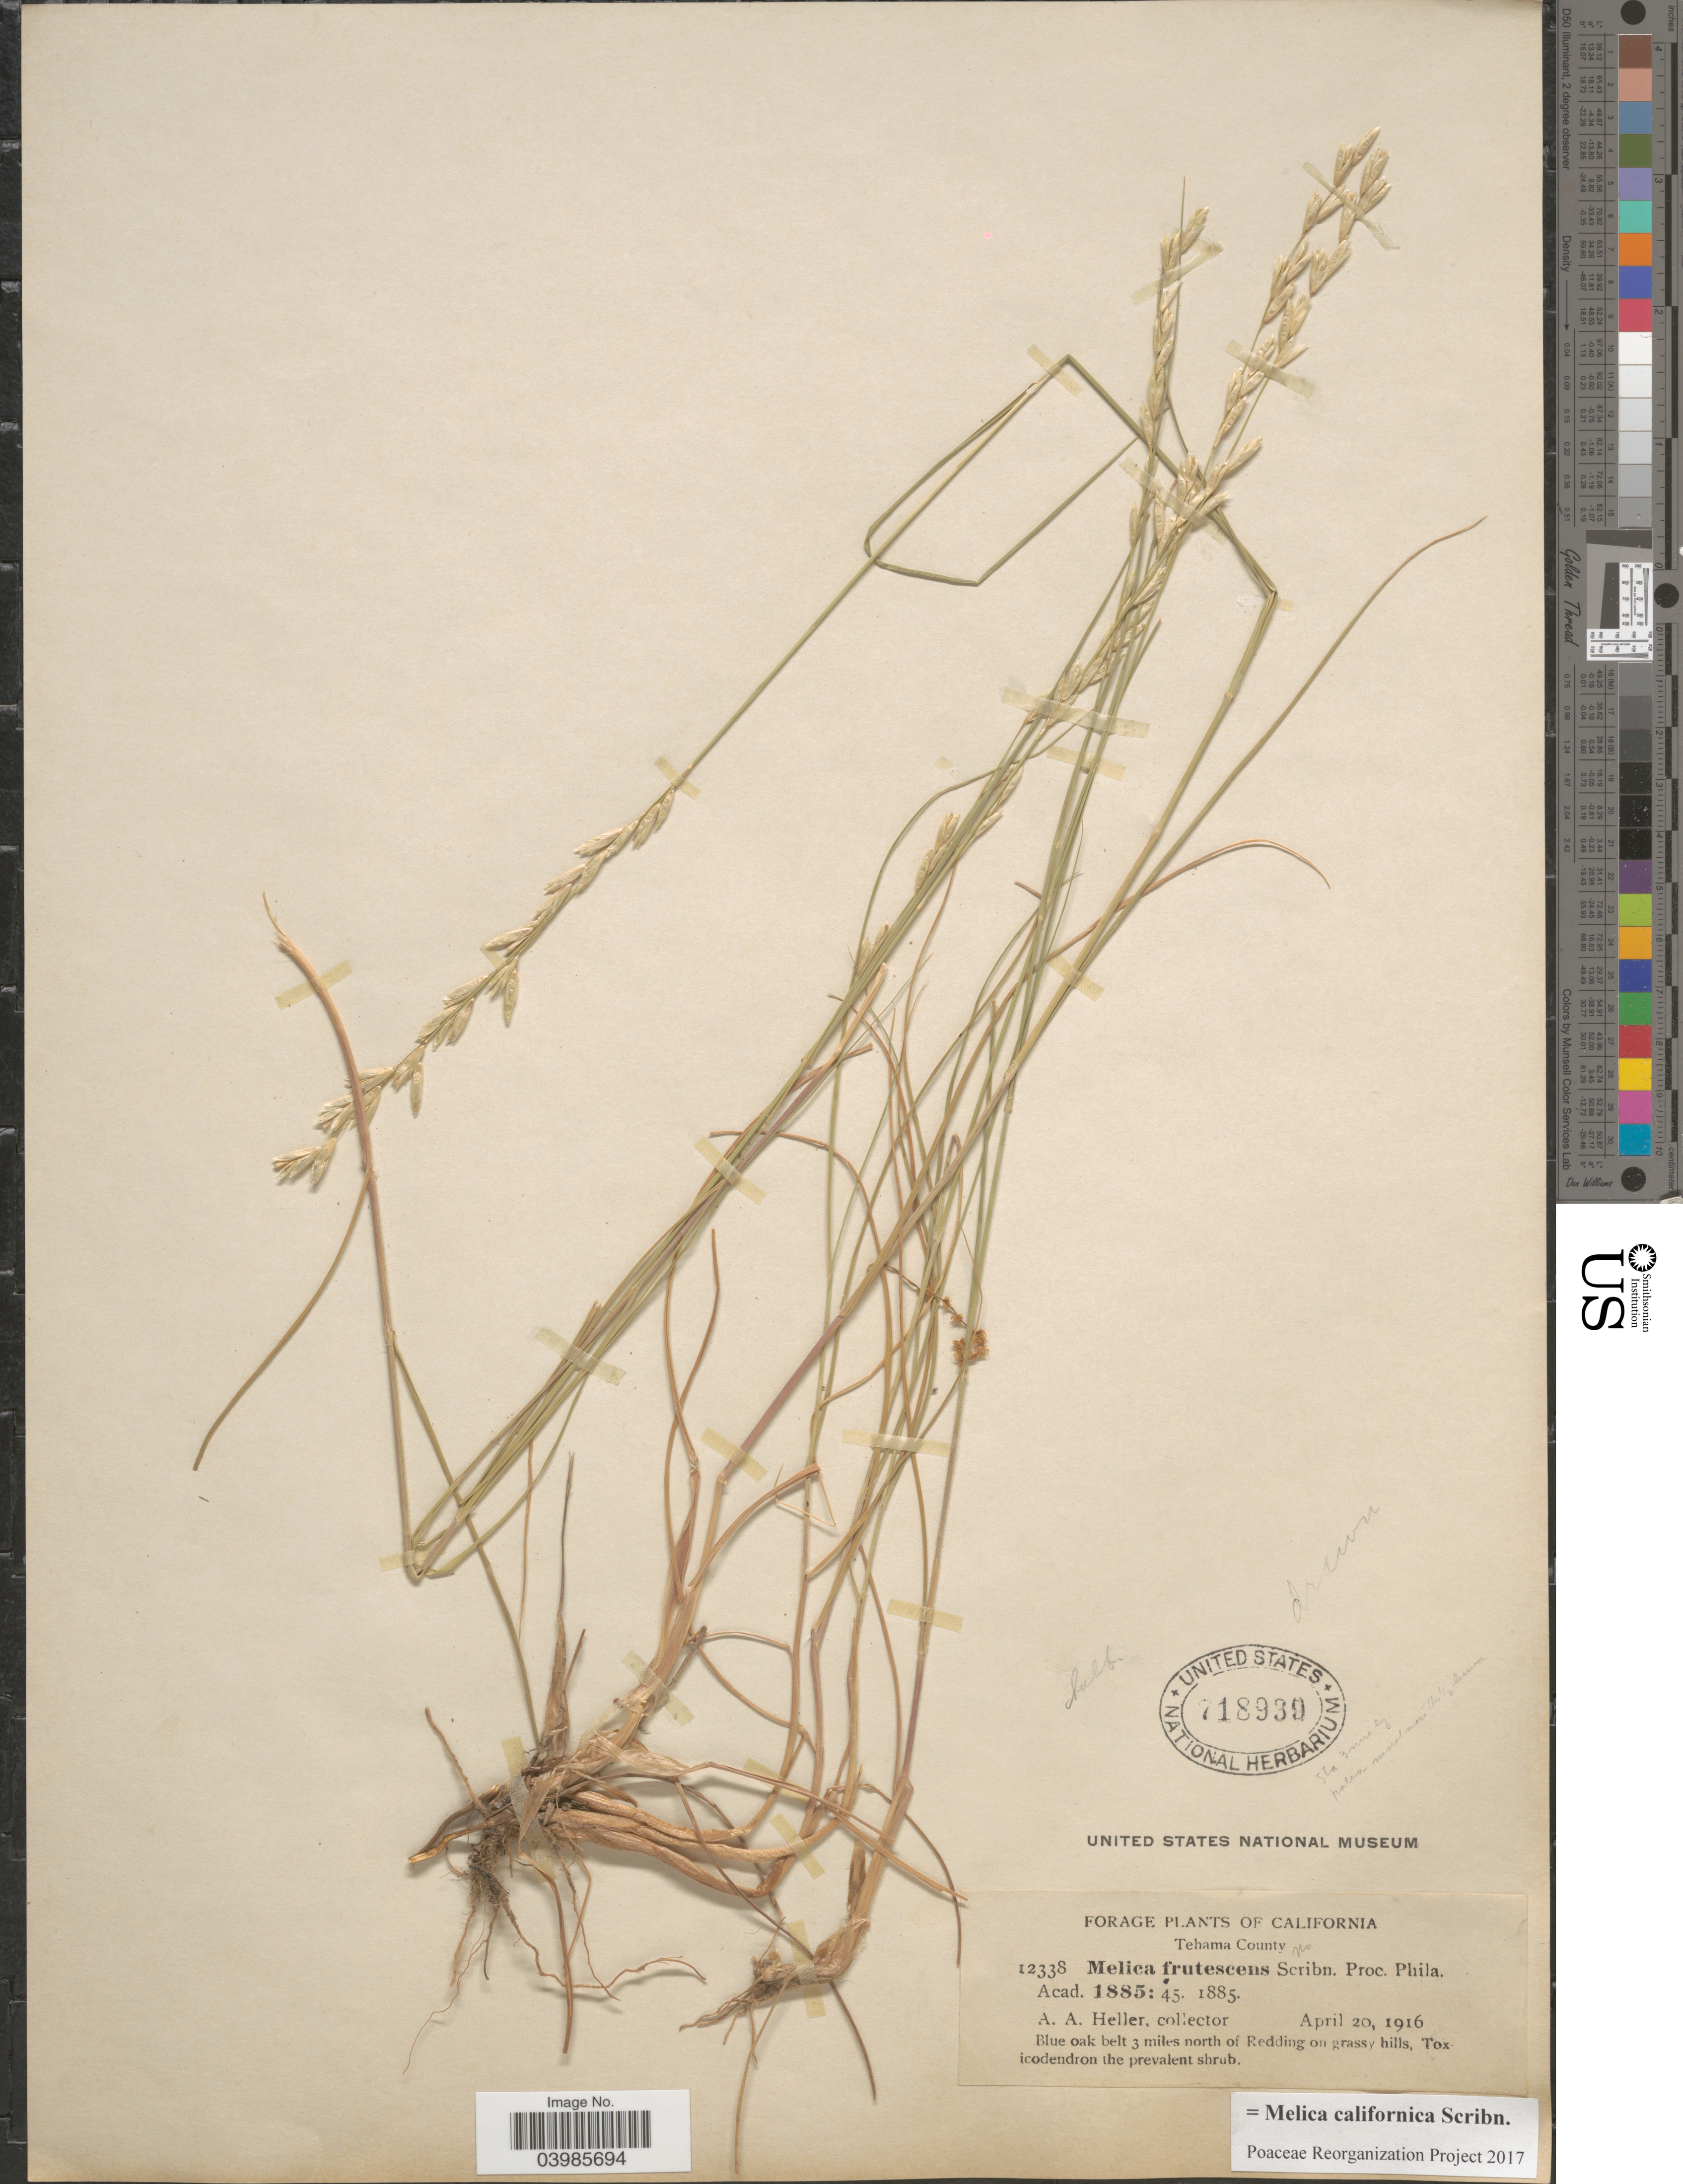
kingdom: Plantae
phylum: Tracheophyta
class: Liliopsida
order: Poales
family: Poaceae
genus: Melica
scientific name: Melica californica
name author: Scribn.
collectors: A. A. Heller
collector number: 12338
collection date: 1916-04-20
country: United States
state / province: California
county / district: Tehama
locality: Tehama County. Blue oak belt 3 miles north of Redding on grassy hills.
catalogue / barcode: US 718930